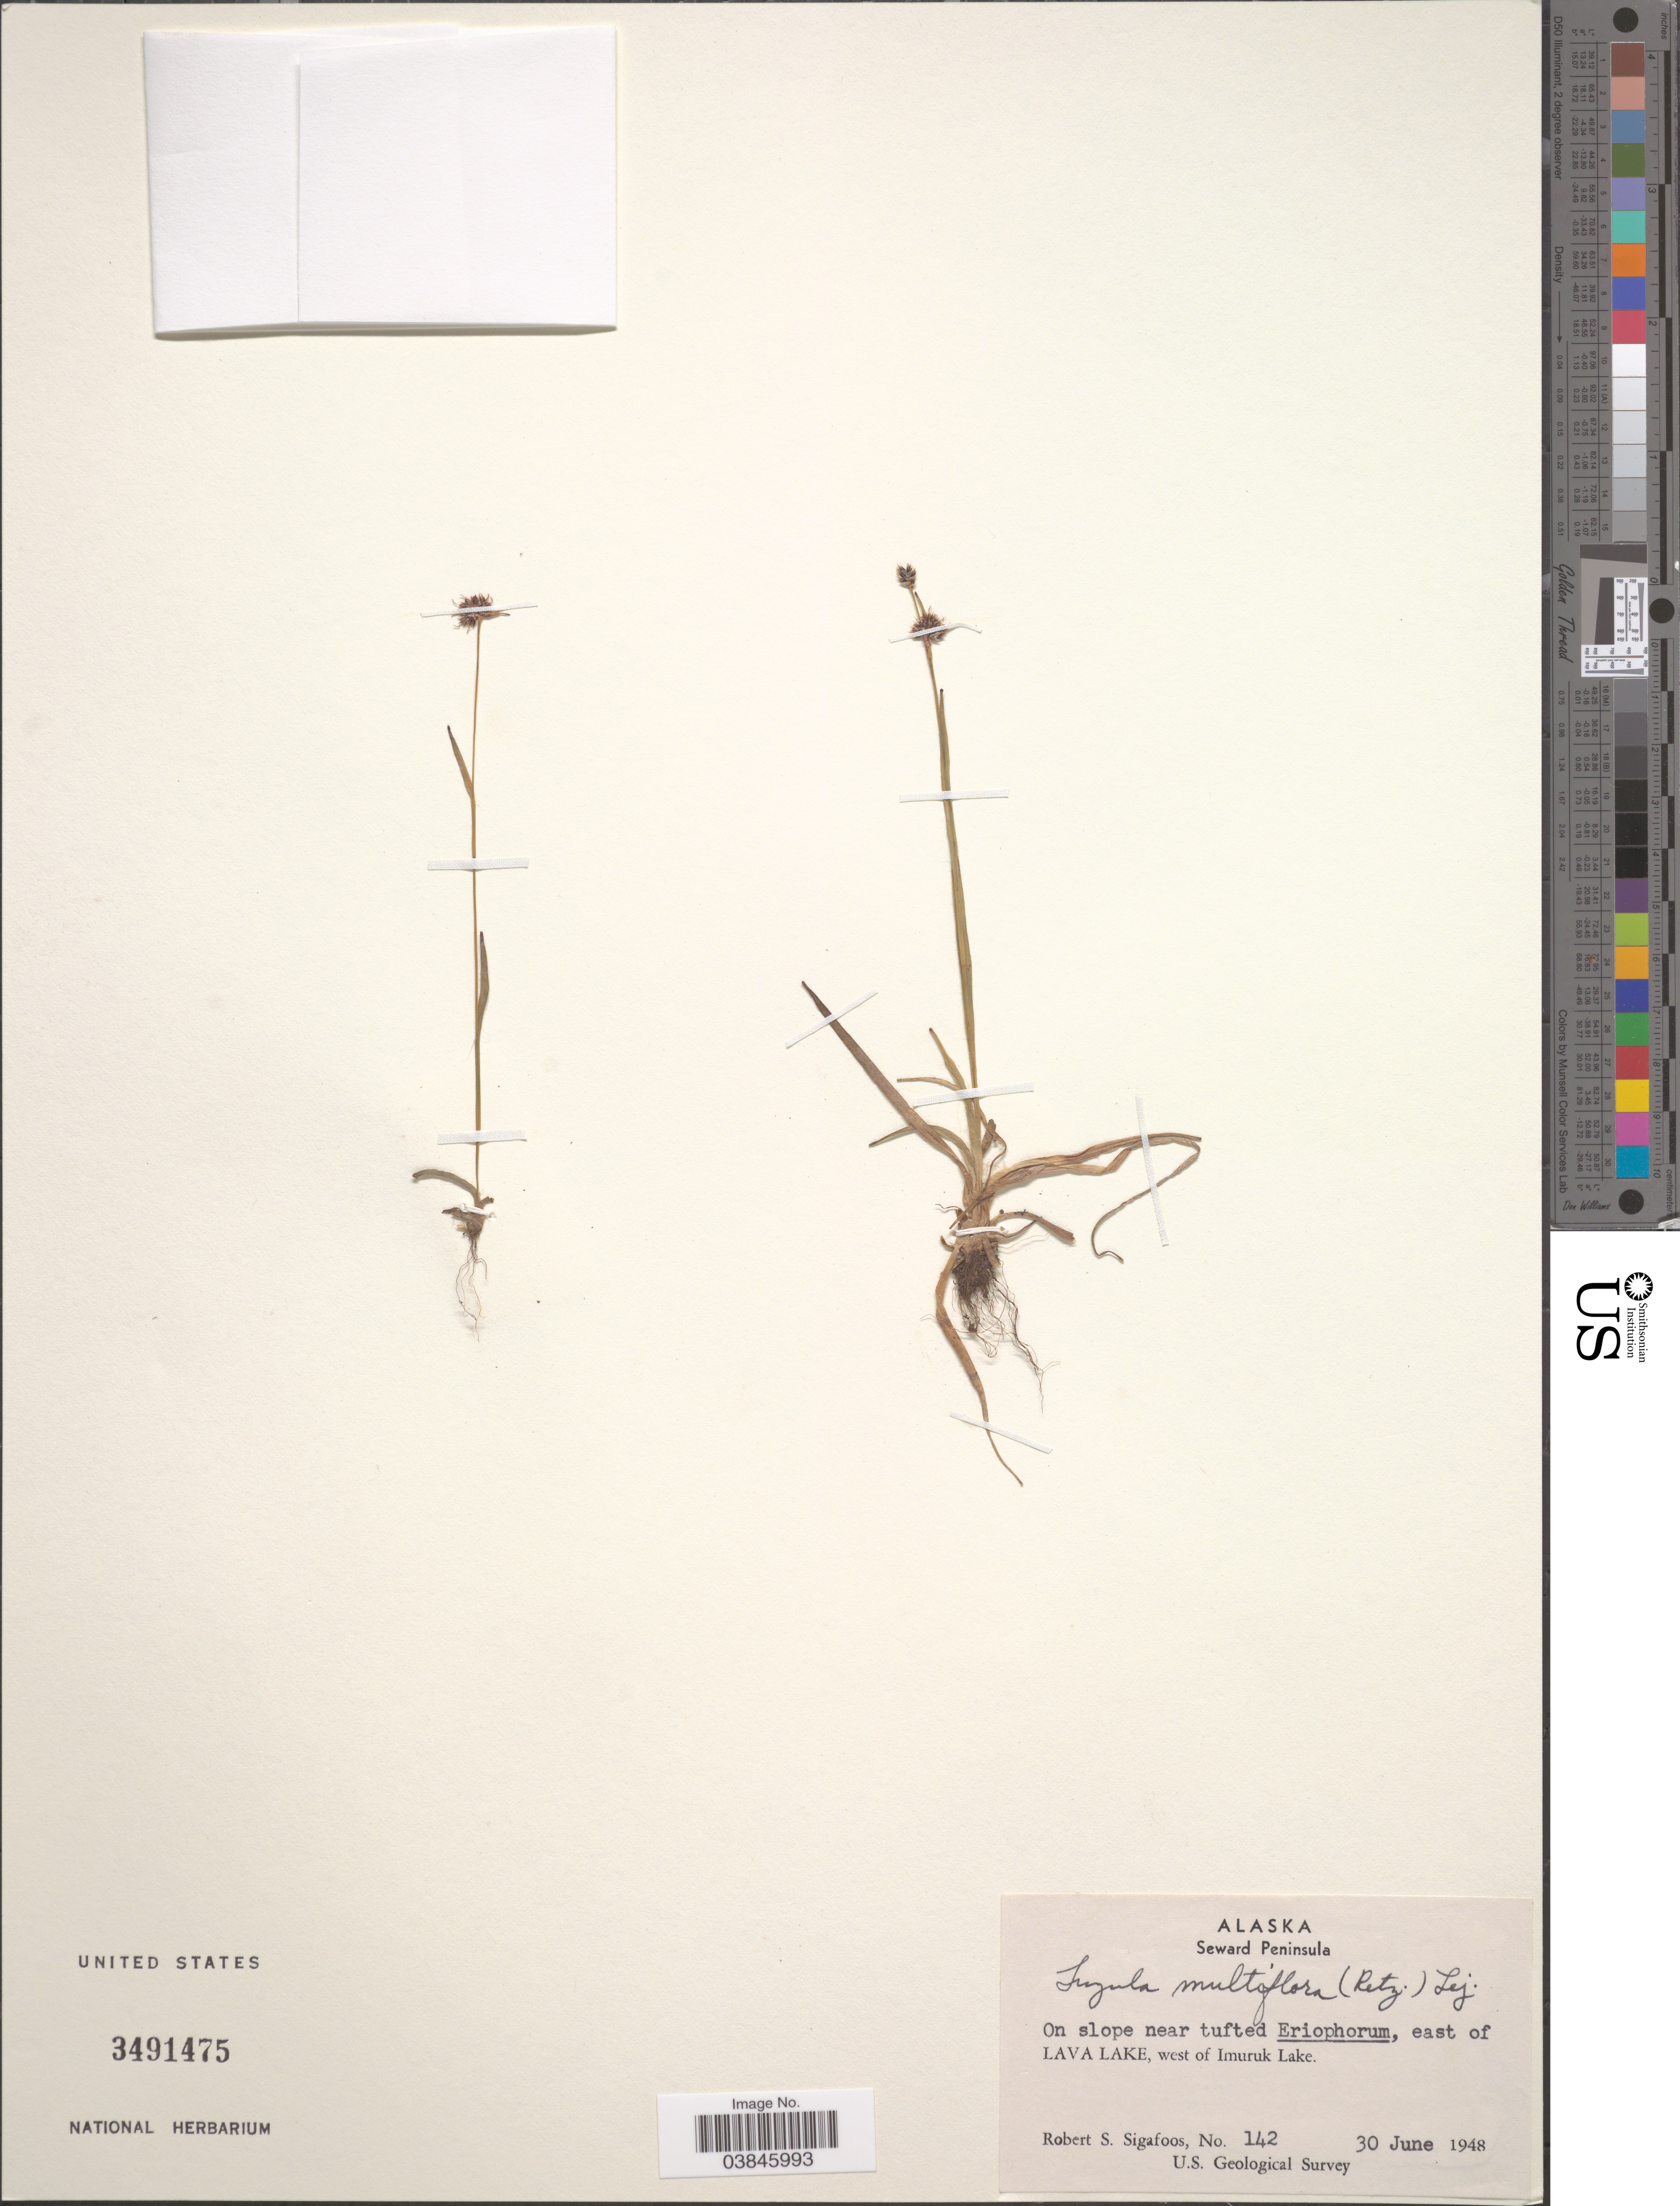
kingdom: Plantae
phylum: Tracheophyta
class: Liliopsida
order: Poales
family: Juncaceae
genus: Luzula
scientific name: Luzula multiflora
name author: (Ehrh.) Lej.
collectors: R. Sigafoos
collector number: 142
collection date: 1948-06-30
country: United States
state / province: Alaska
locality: Seward Peninsula. East of Lava Lake, west of Imuruk Lake.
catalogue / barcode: US 3491475